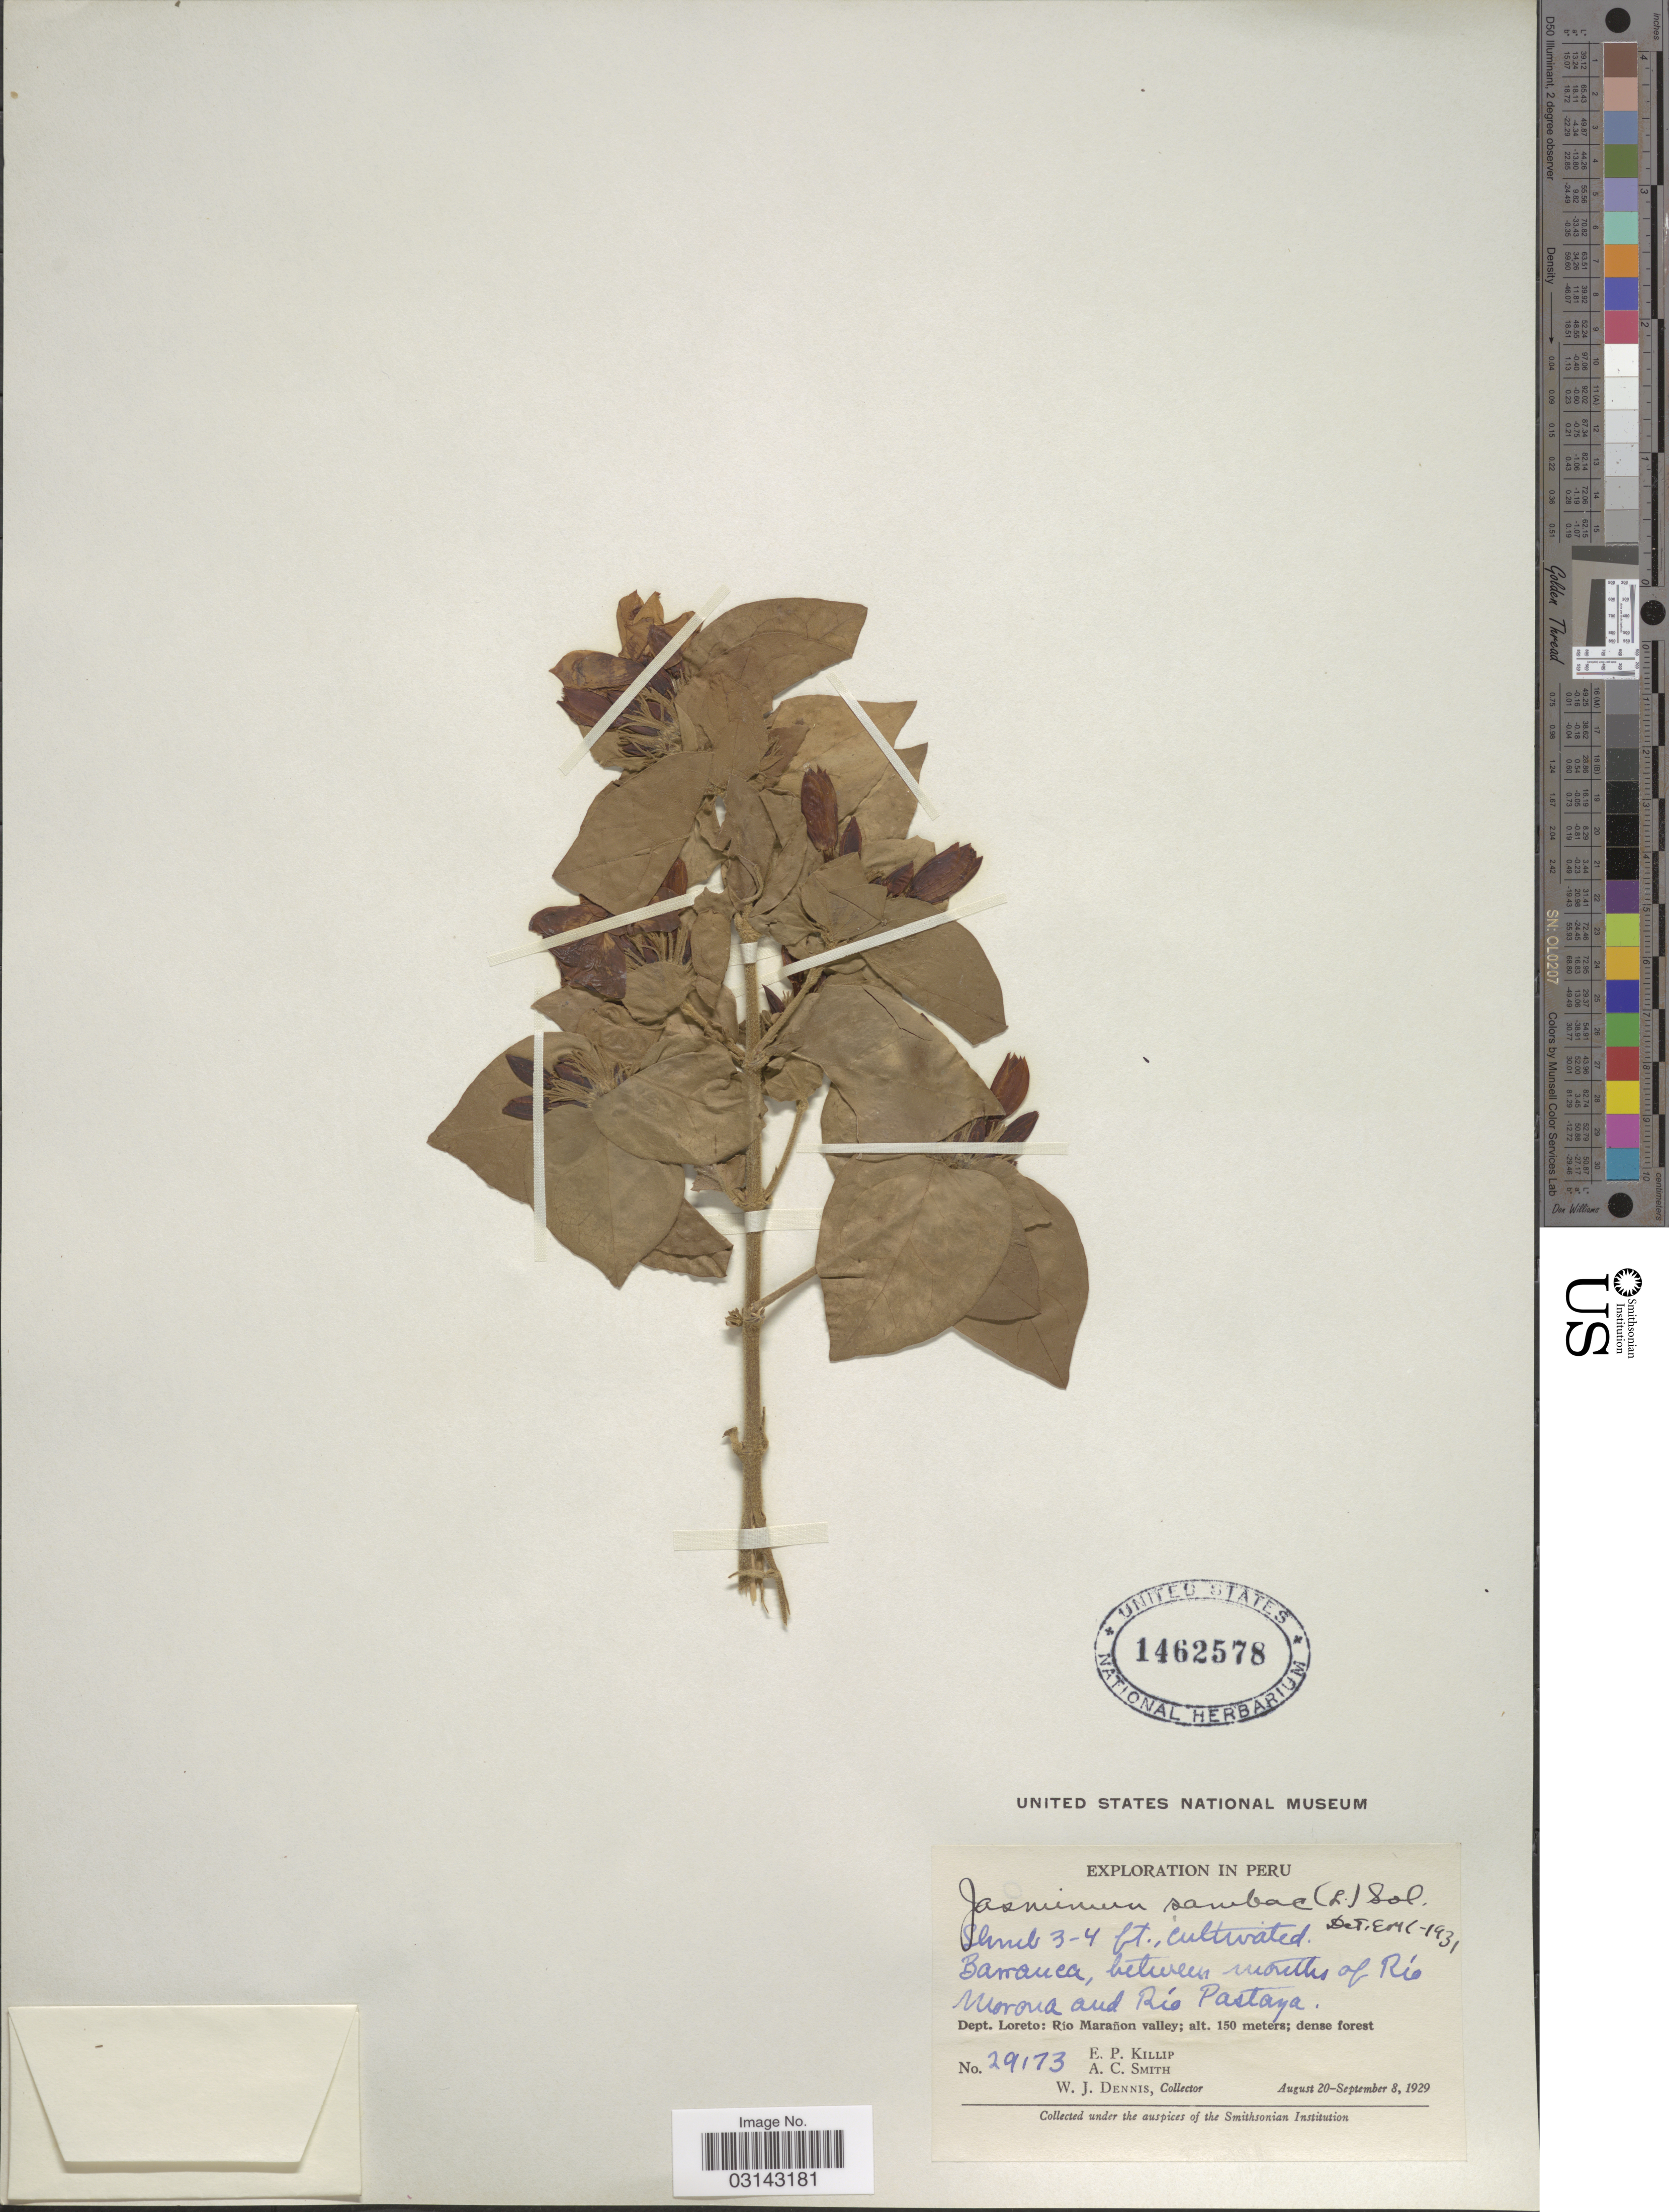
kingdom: Plantae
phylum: Tracheophyta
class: Magnoliopsida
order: Lamiales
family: Oleaceae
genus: Jasminum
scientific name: Jasminum pubescens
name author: (Retz.) Willd.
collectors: E. P. Killip, A. C. Smith & W. J. Dennis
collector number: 29173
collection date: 1929-08-20/1929-09-08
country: Peru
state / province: Loreto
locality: Dept. Loreto: Río Marañon valley. Barranca, between mouths of Río Morona and Río Pastaya.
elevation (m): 150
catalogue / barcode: US 1462578